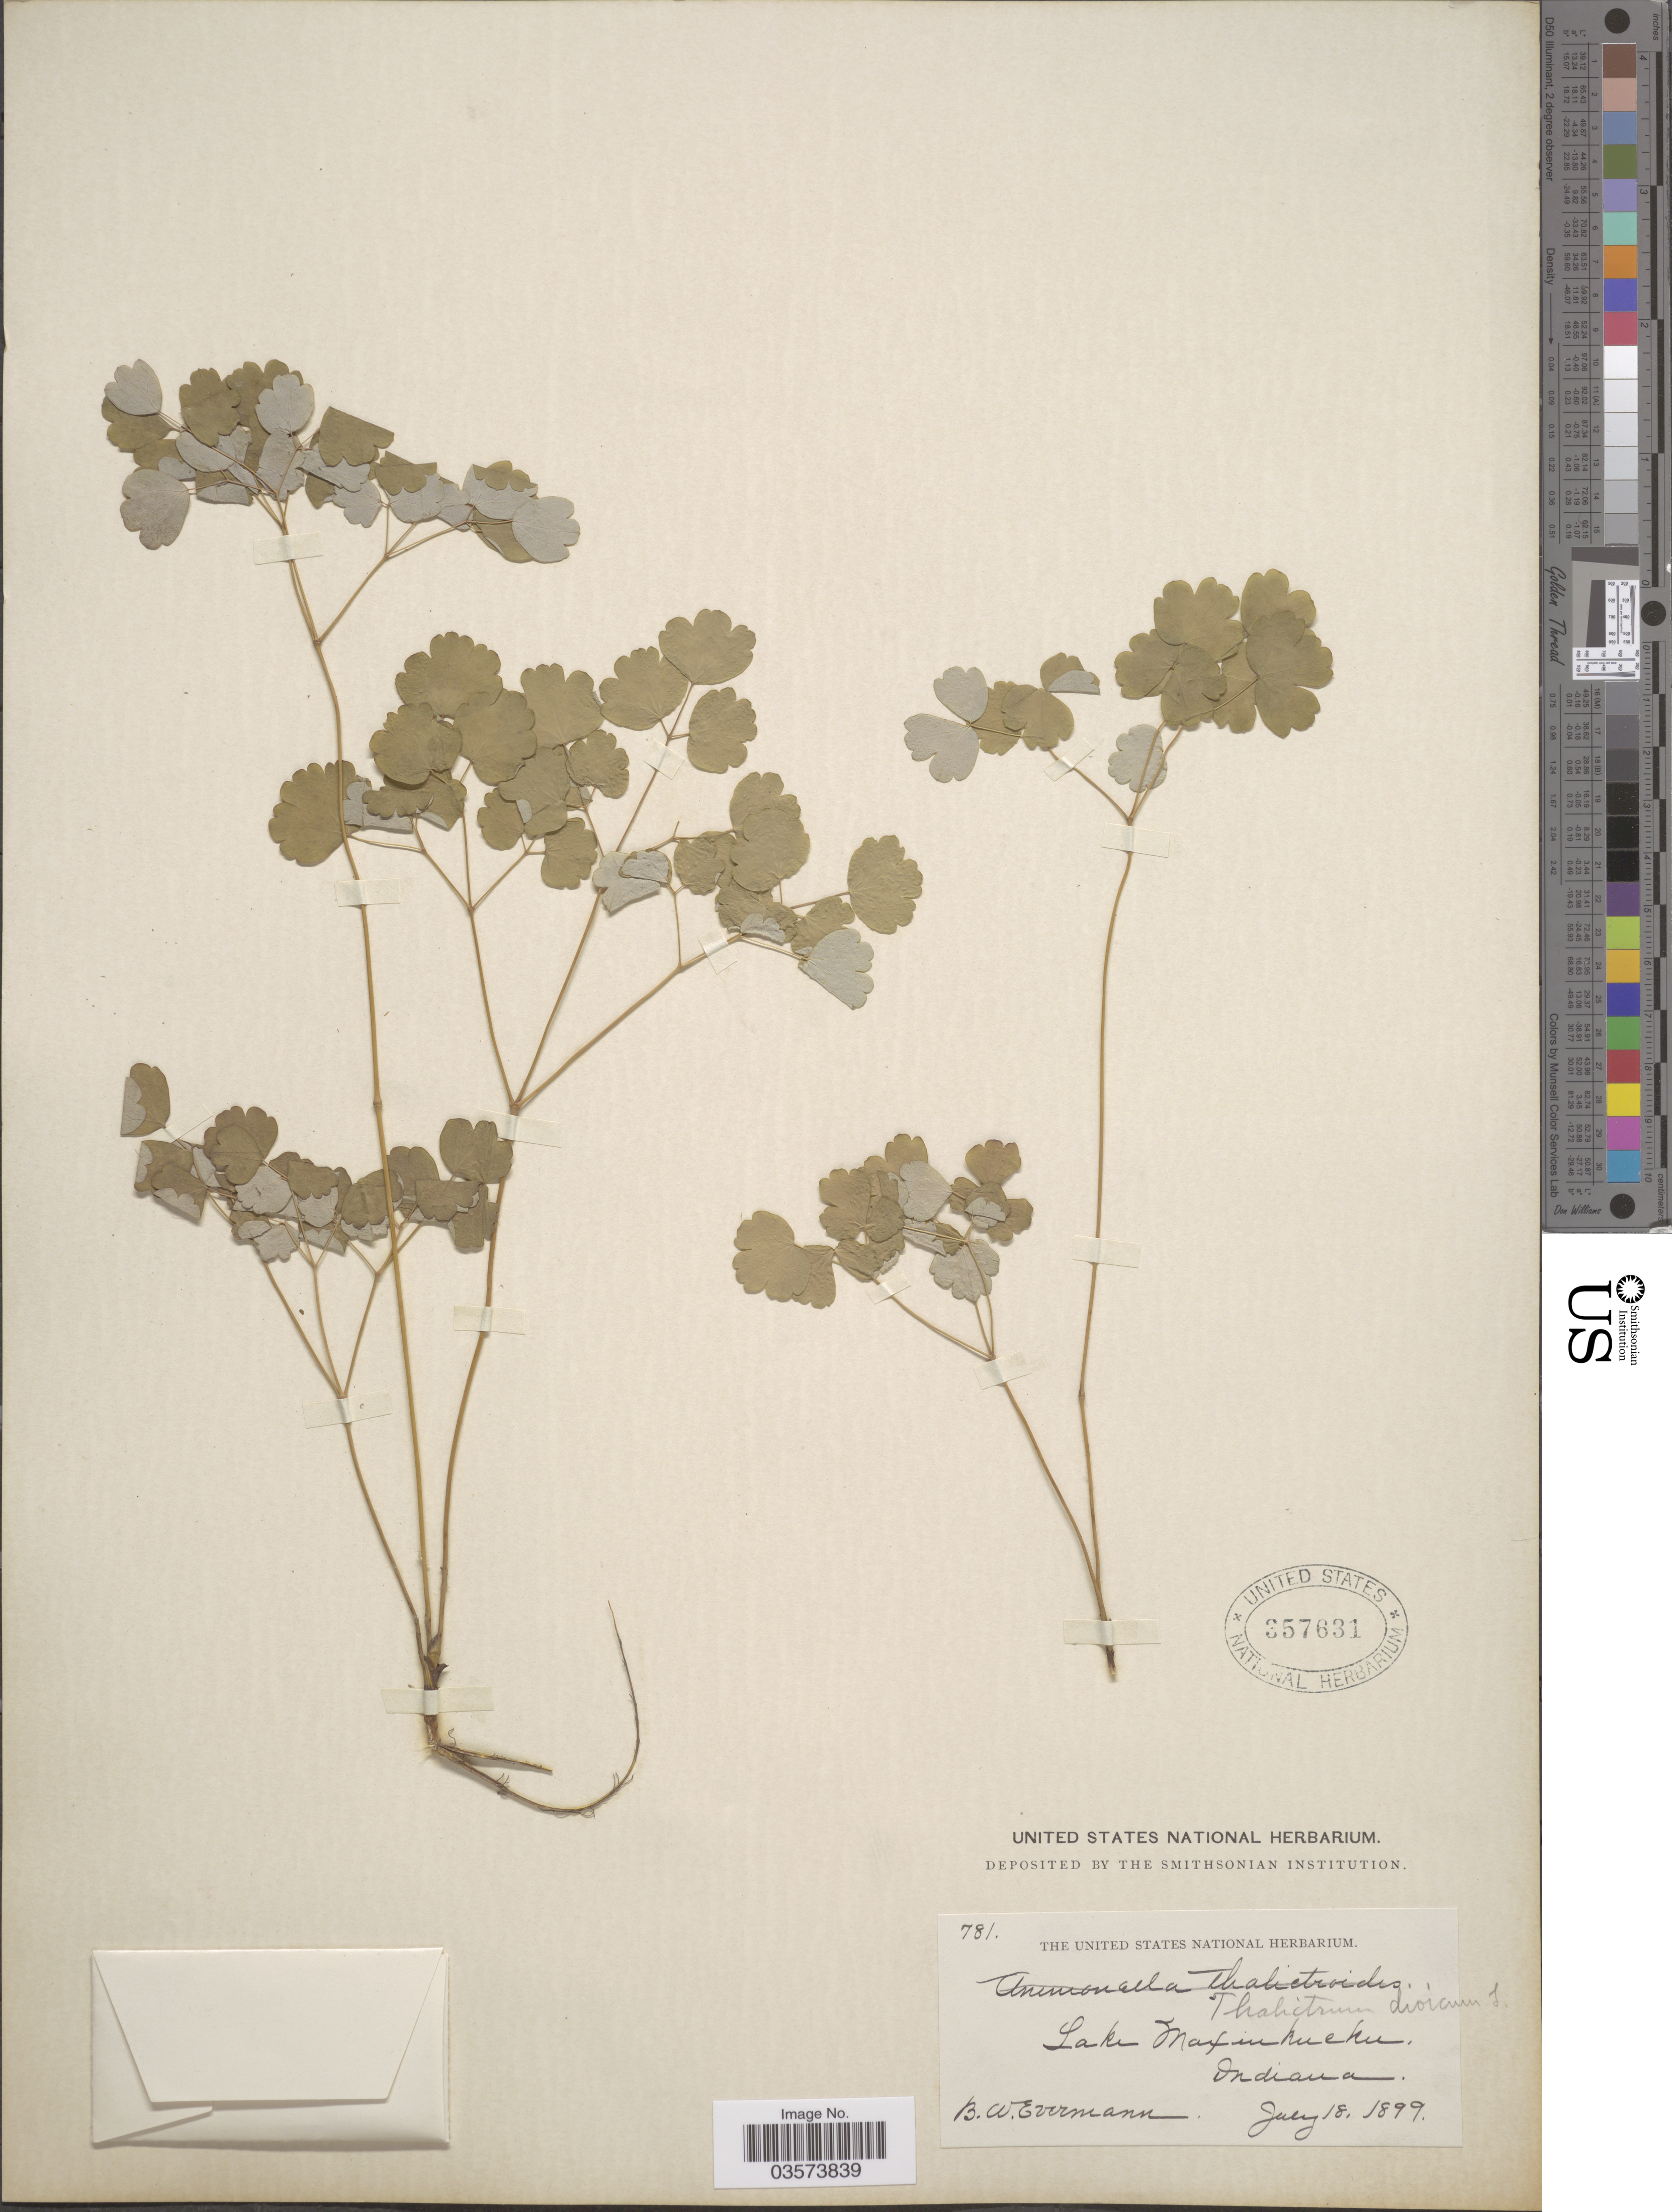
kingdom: Plantae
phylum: Tracheophyta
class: Magnoliopsida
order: Ranunculales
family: Ranunculaceae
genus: Thalictrum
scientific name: Thalictrum dioicum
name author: L.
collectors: B. W. Evermann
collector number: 781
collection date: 1899-07-18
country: United States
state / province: Indiana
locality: Lake Maxinkuckee.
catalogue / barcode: US 357631